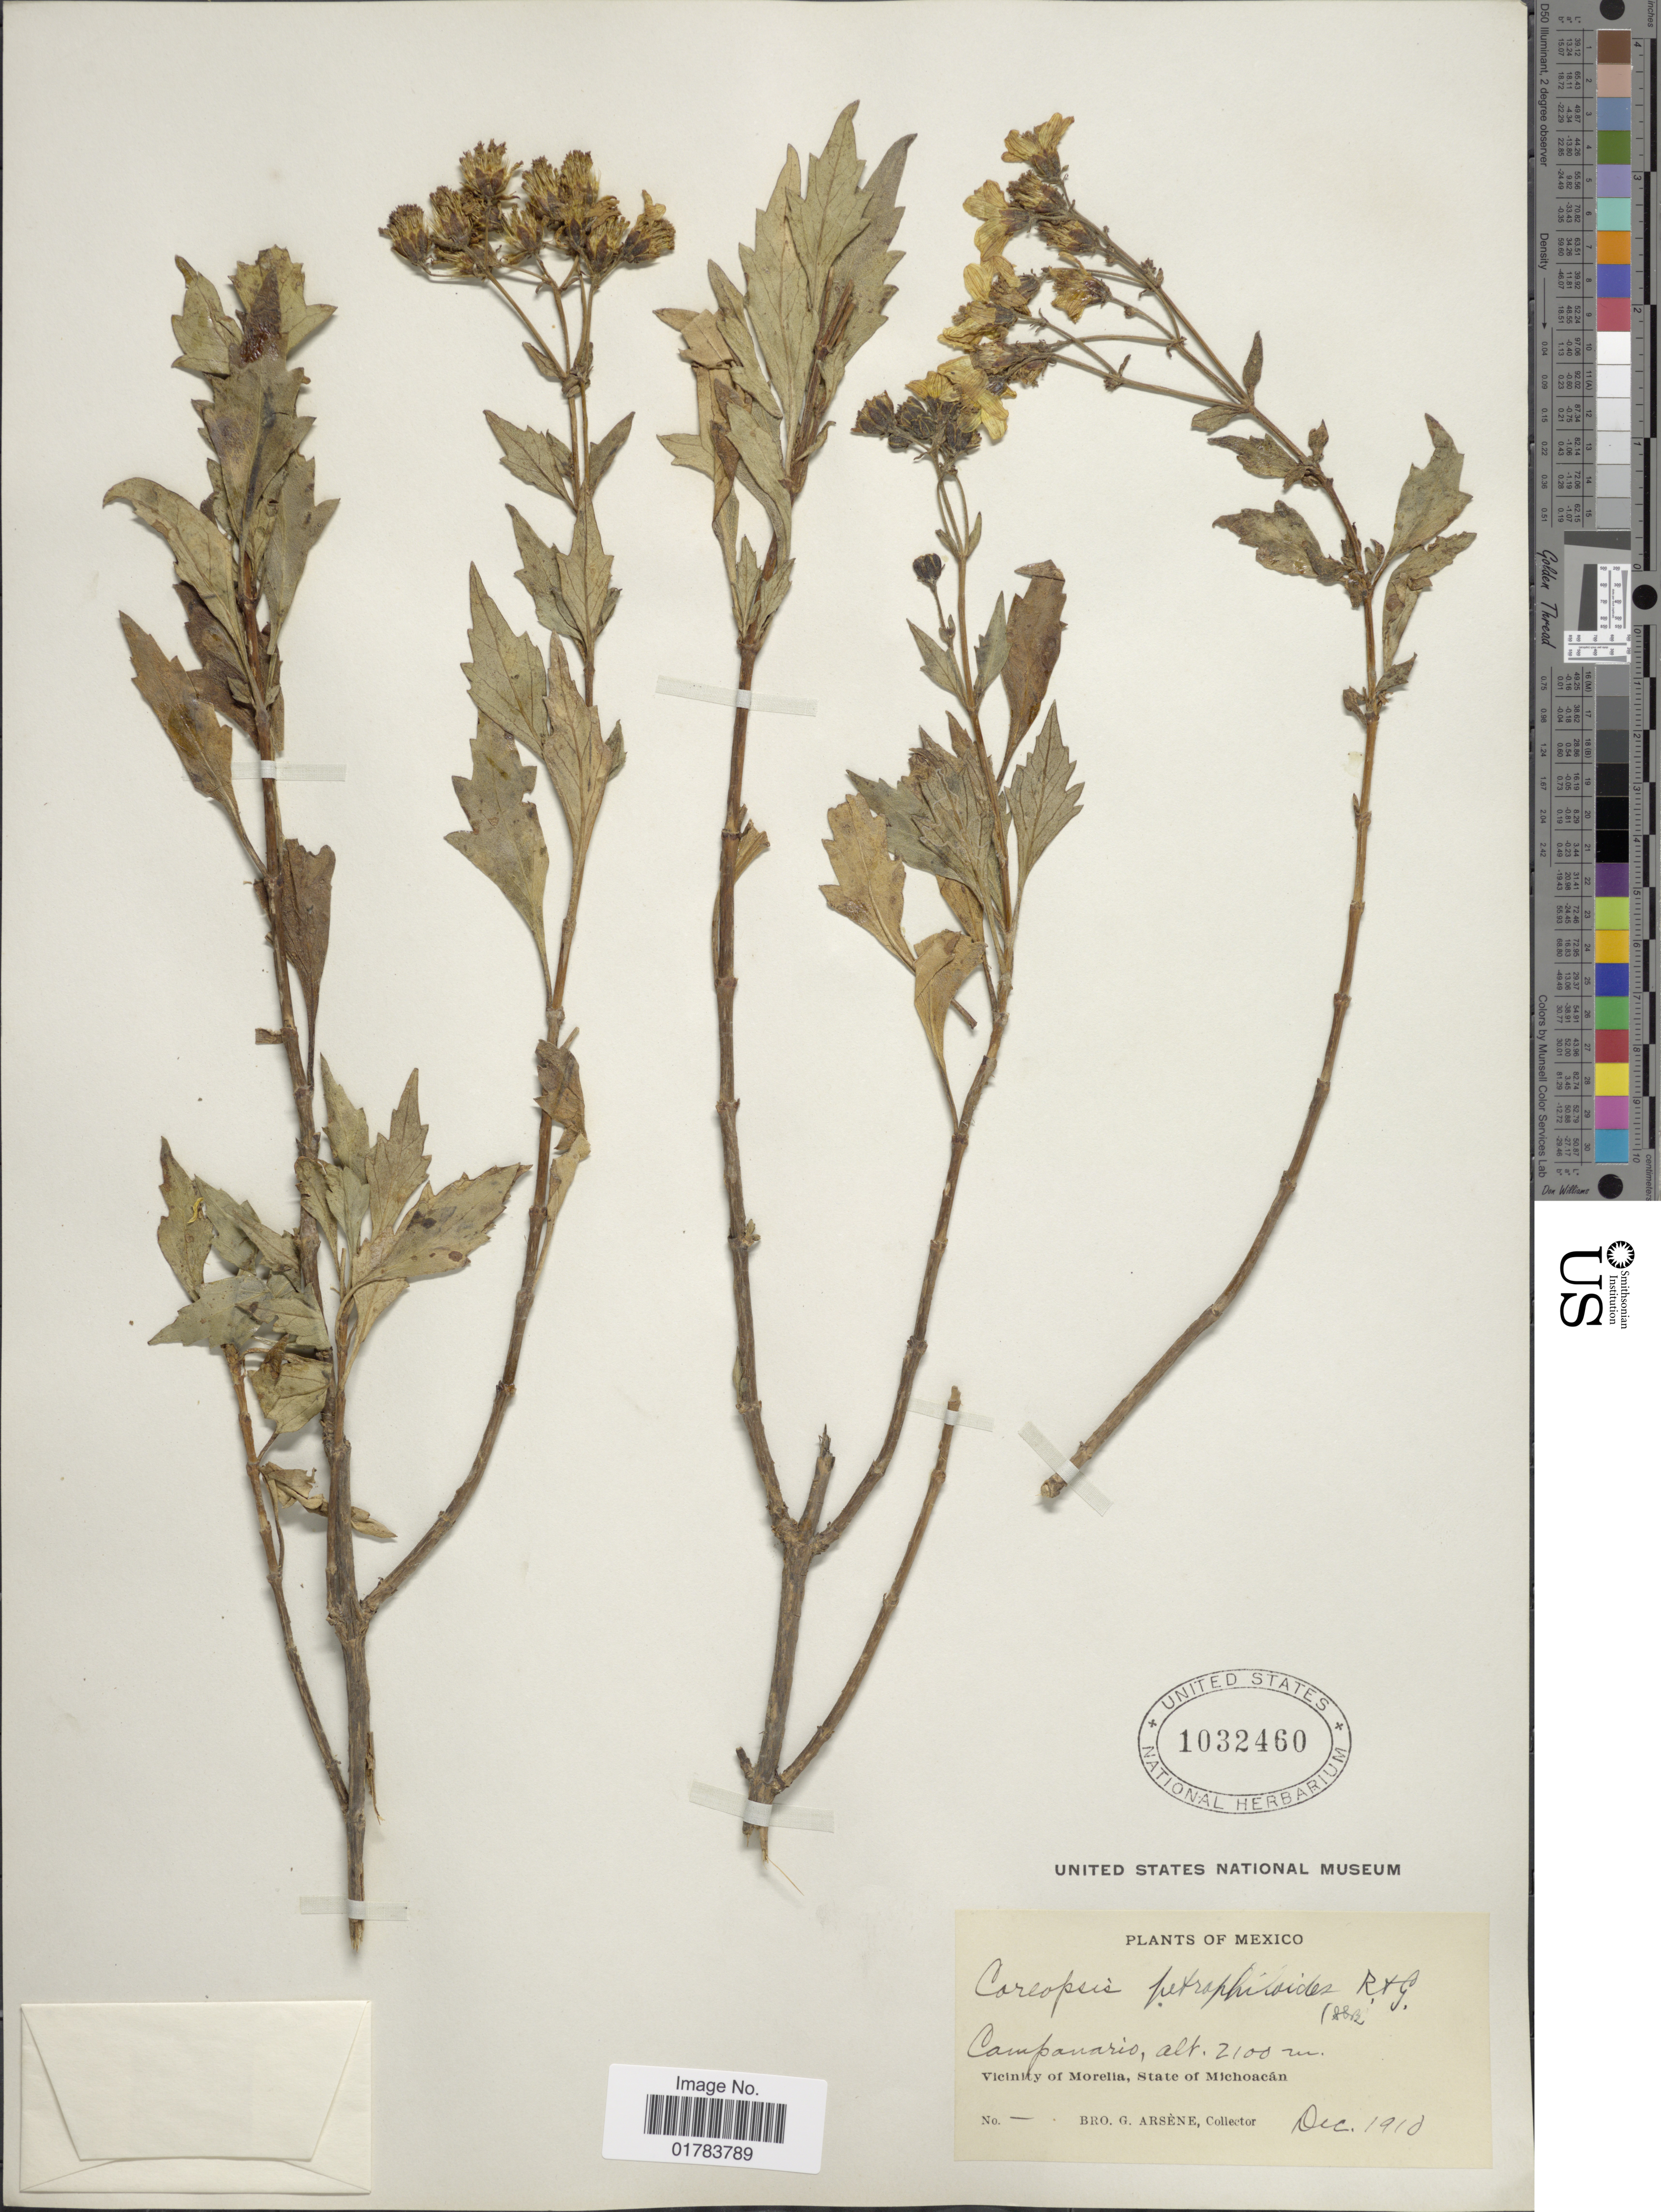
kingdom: Plantae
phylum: Tracheophyta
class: Magnoliopsida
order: Asterales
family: Asteraceae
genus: Coreopsis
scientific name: Coreopsis petrophiloides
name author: B.L. Rob. & Greenm.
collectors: Bro. G. Arsène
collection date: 1910-12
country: Mexico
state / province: Michoacán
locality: Campanario, Vicinity of Morelia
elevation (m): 2100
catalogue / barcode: US 1032460